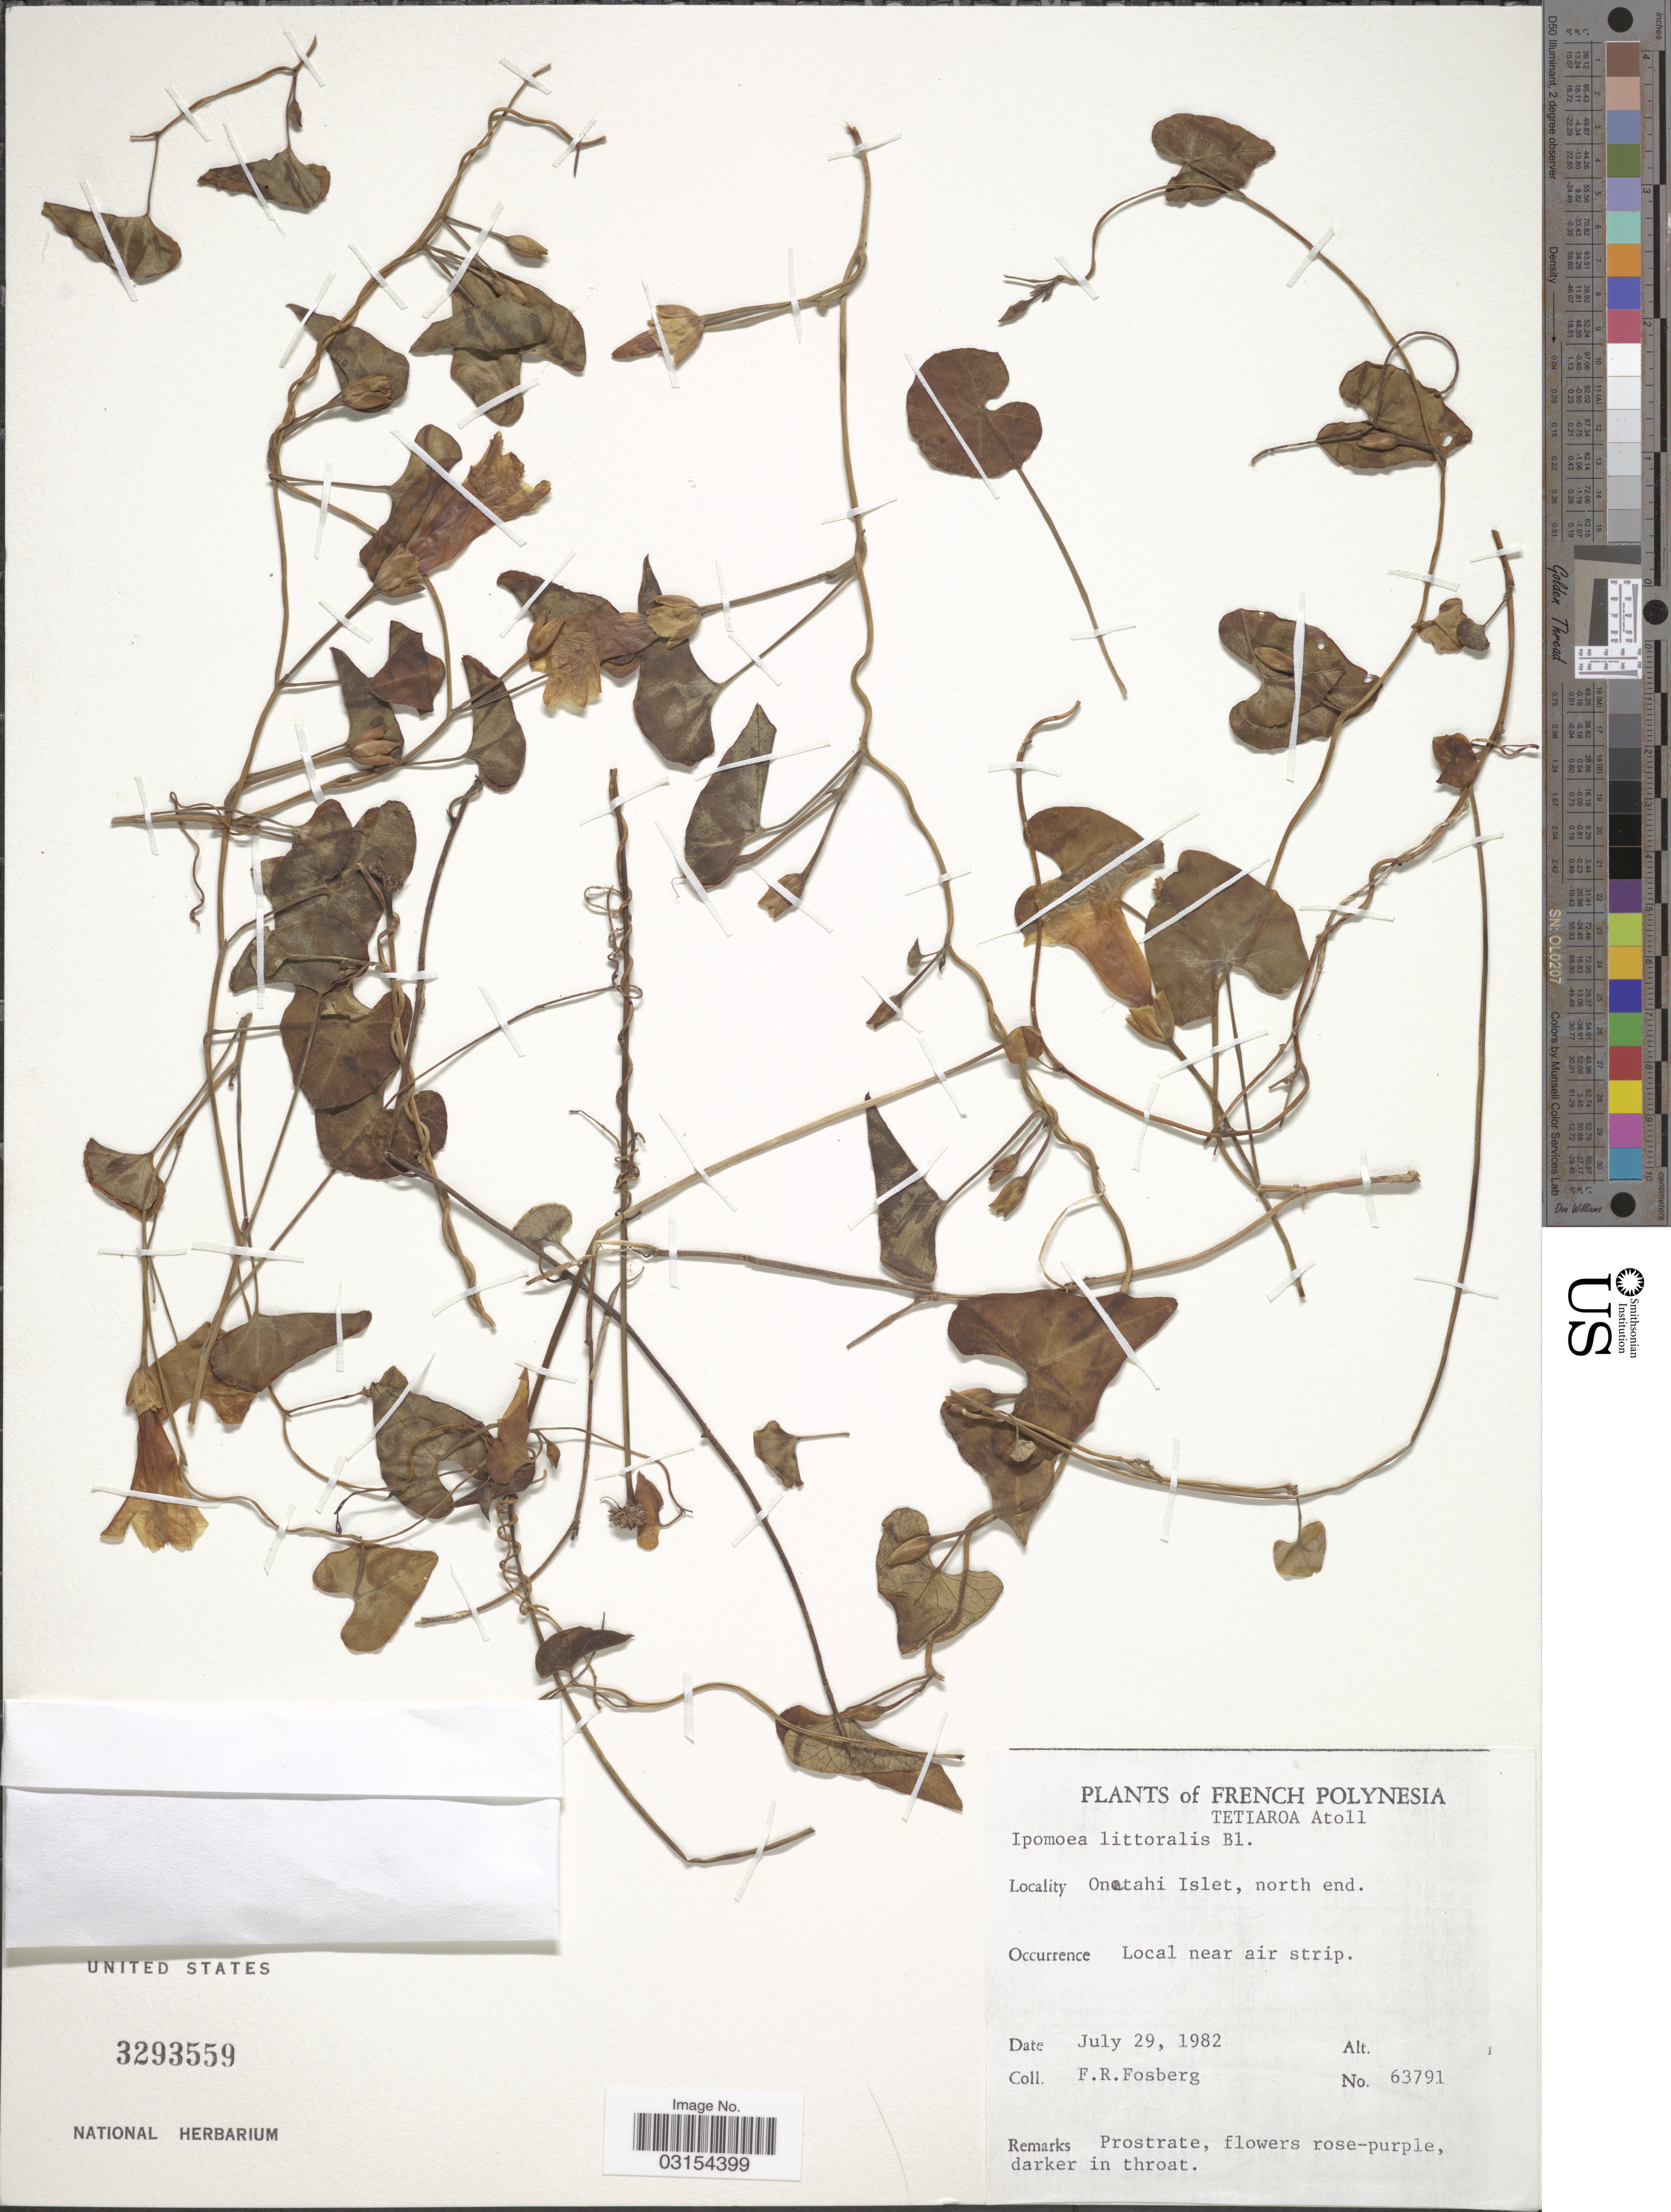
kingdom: Plantae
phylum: Tracheophyta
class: Magnoliopsida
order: Solanales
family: Convolvulaceae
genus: Ipomoea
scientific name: Ipomoea littoralis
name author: Blume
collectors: F. R. Fosberg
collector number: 63791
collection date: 1982-07-29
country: French Polynesia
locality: Tetiaroa Atoll. Onetahi Islet, north end. Near air strip.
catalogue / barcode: US 3293559